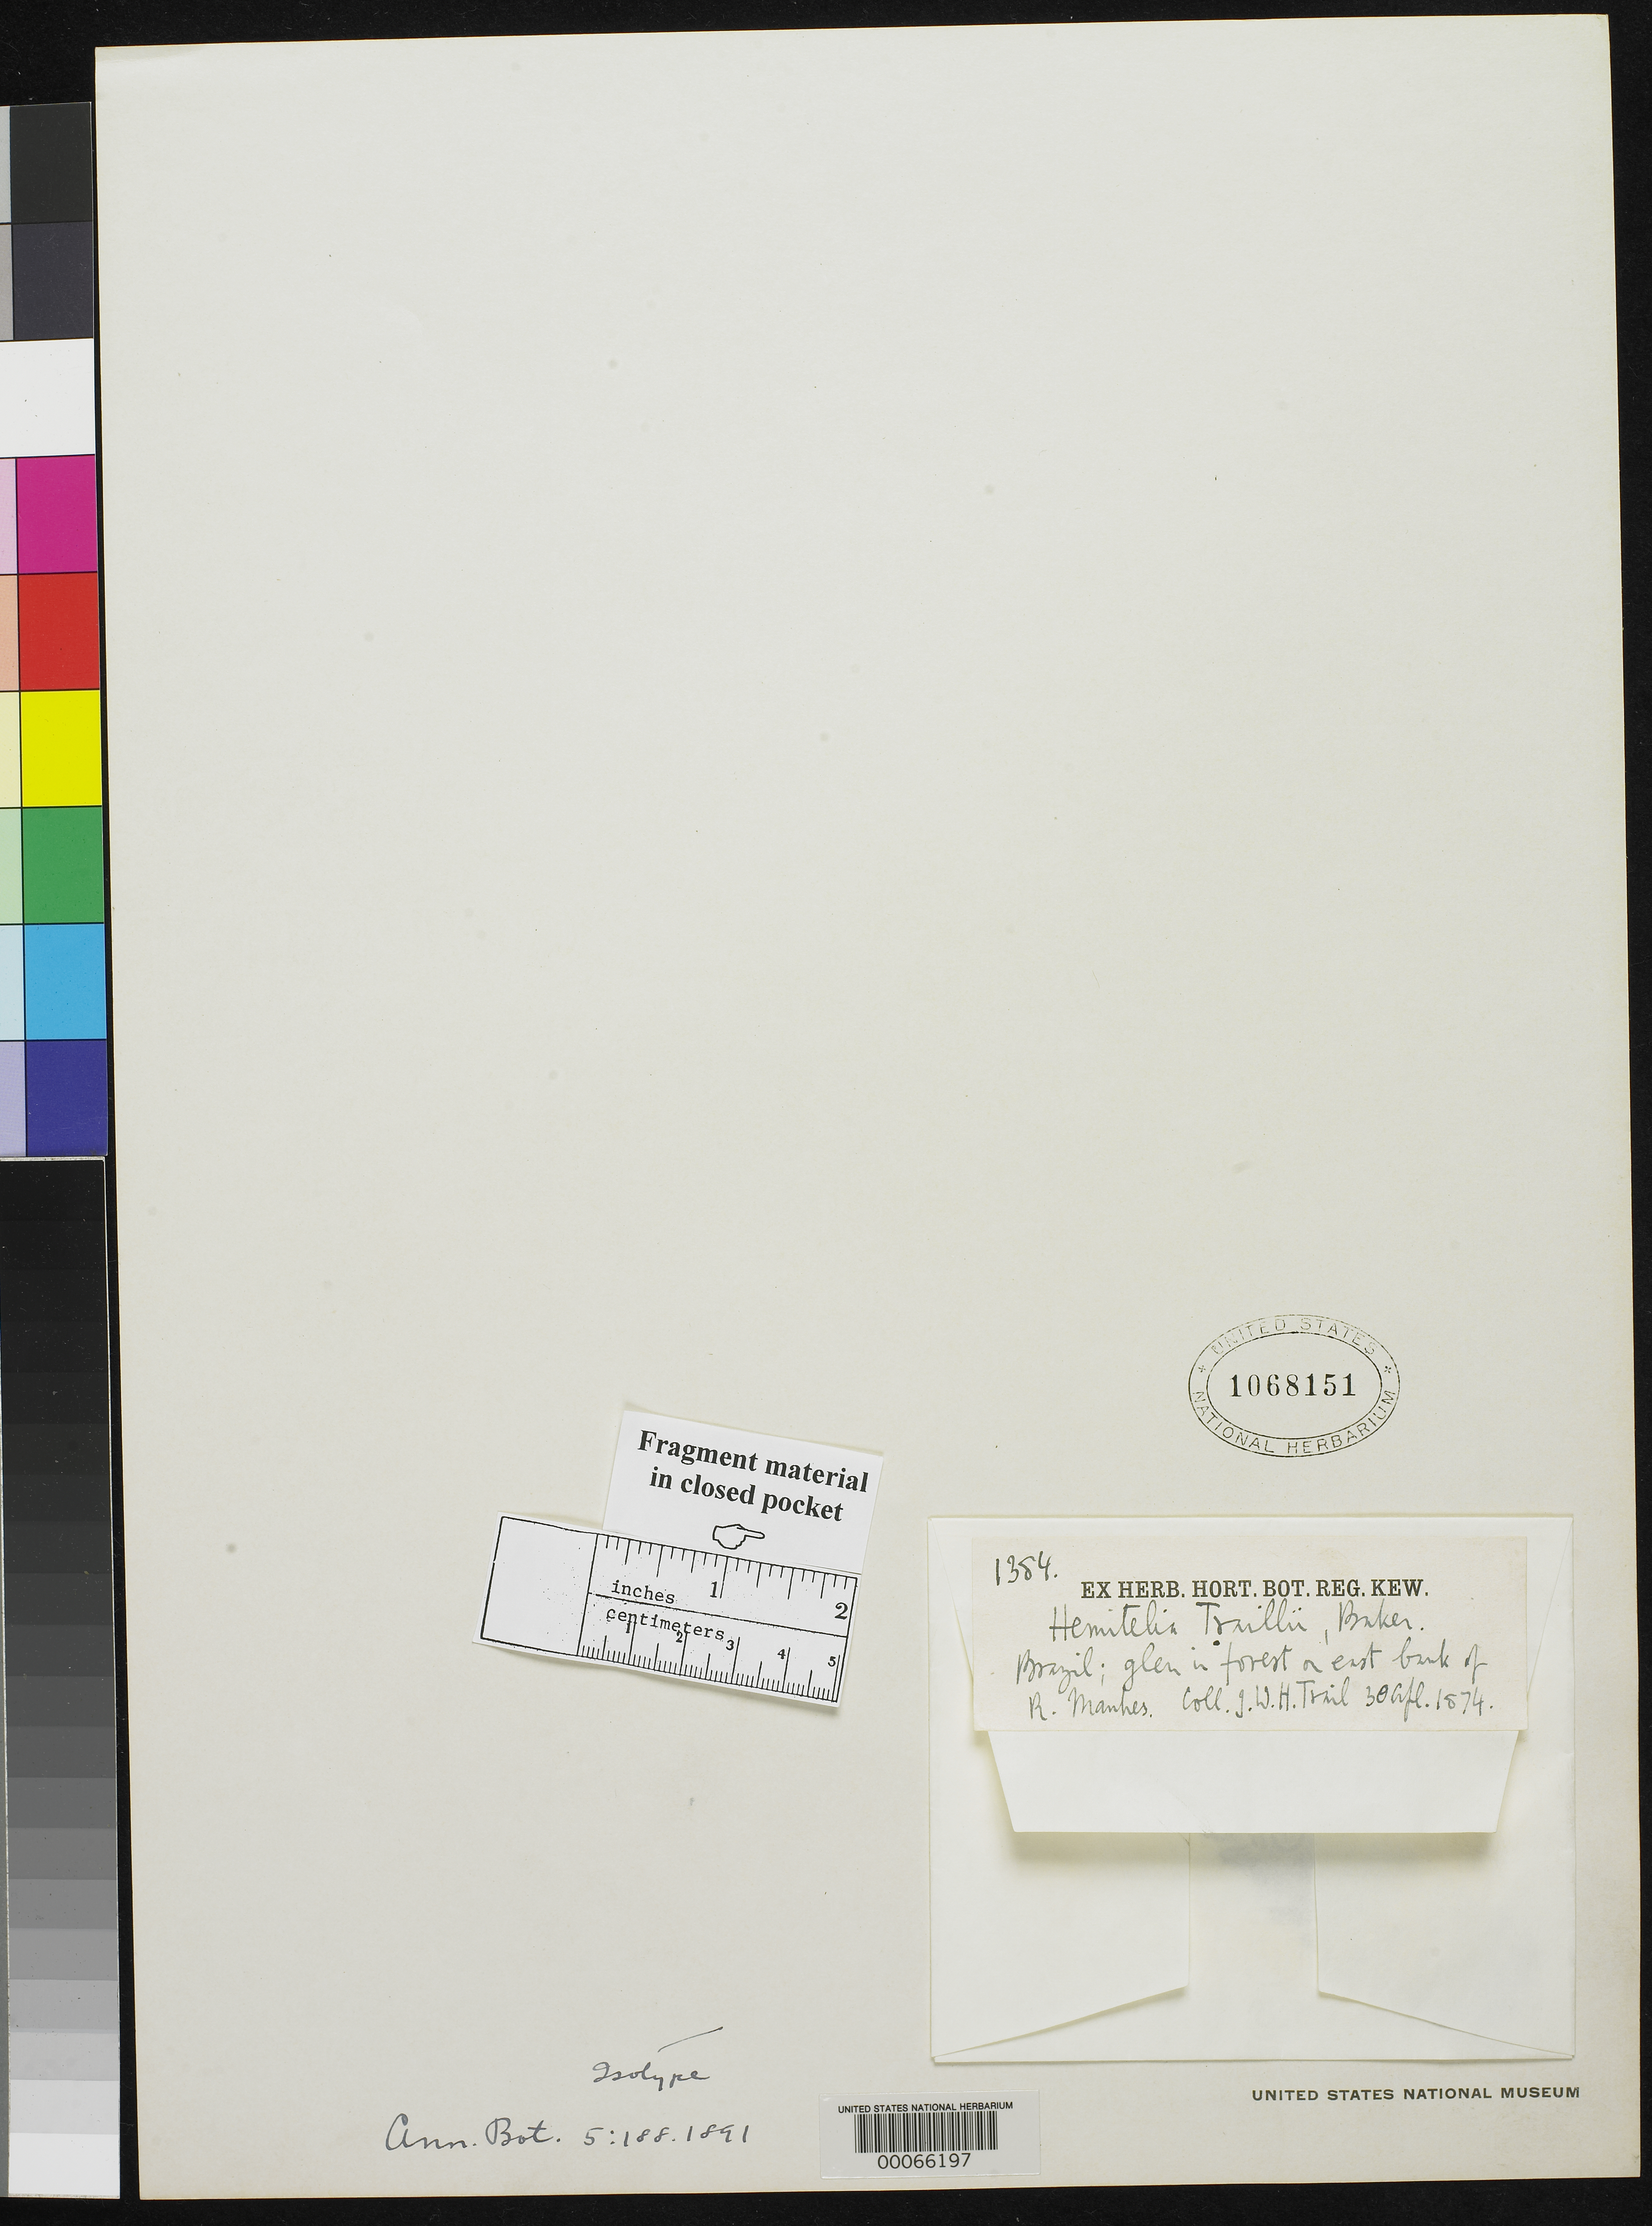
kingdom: Plantae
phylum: Tracheophyta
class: Polypodiopsida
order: Cyatheales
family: Cyatheaceae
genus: Hemitelia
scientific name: Hemitelia trailii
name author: Baker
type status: Type Fragment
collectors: J. Trail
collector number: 1384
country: Brazil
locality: E bank of r. Manhes.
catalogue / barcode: US 1068151